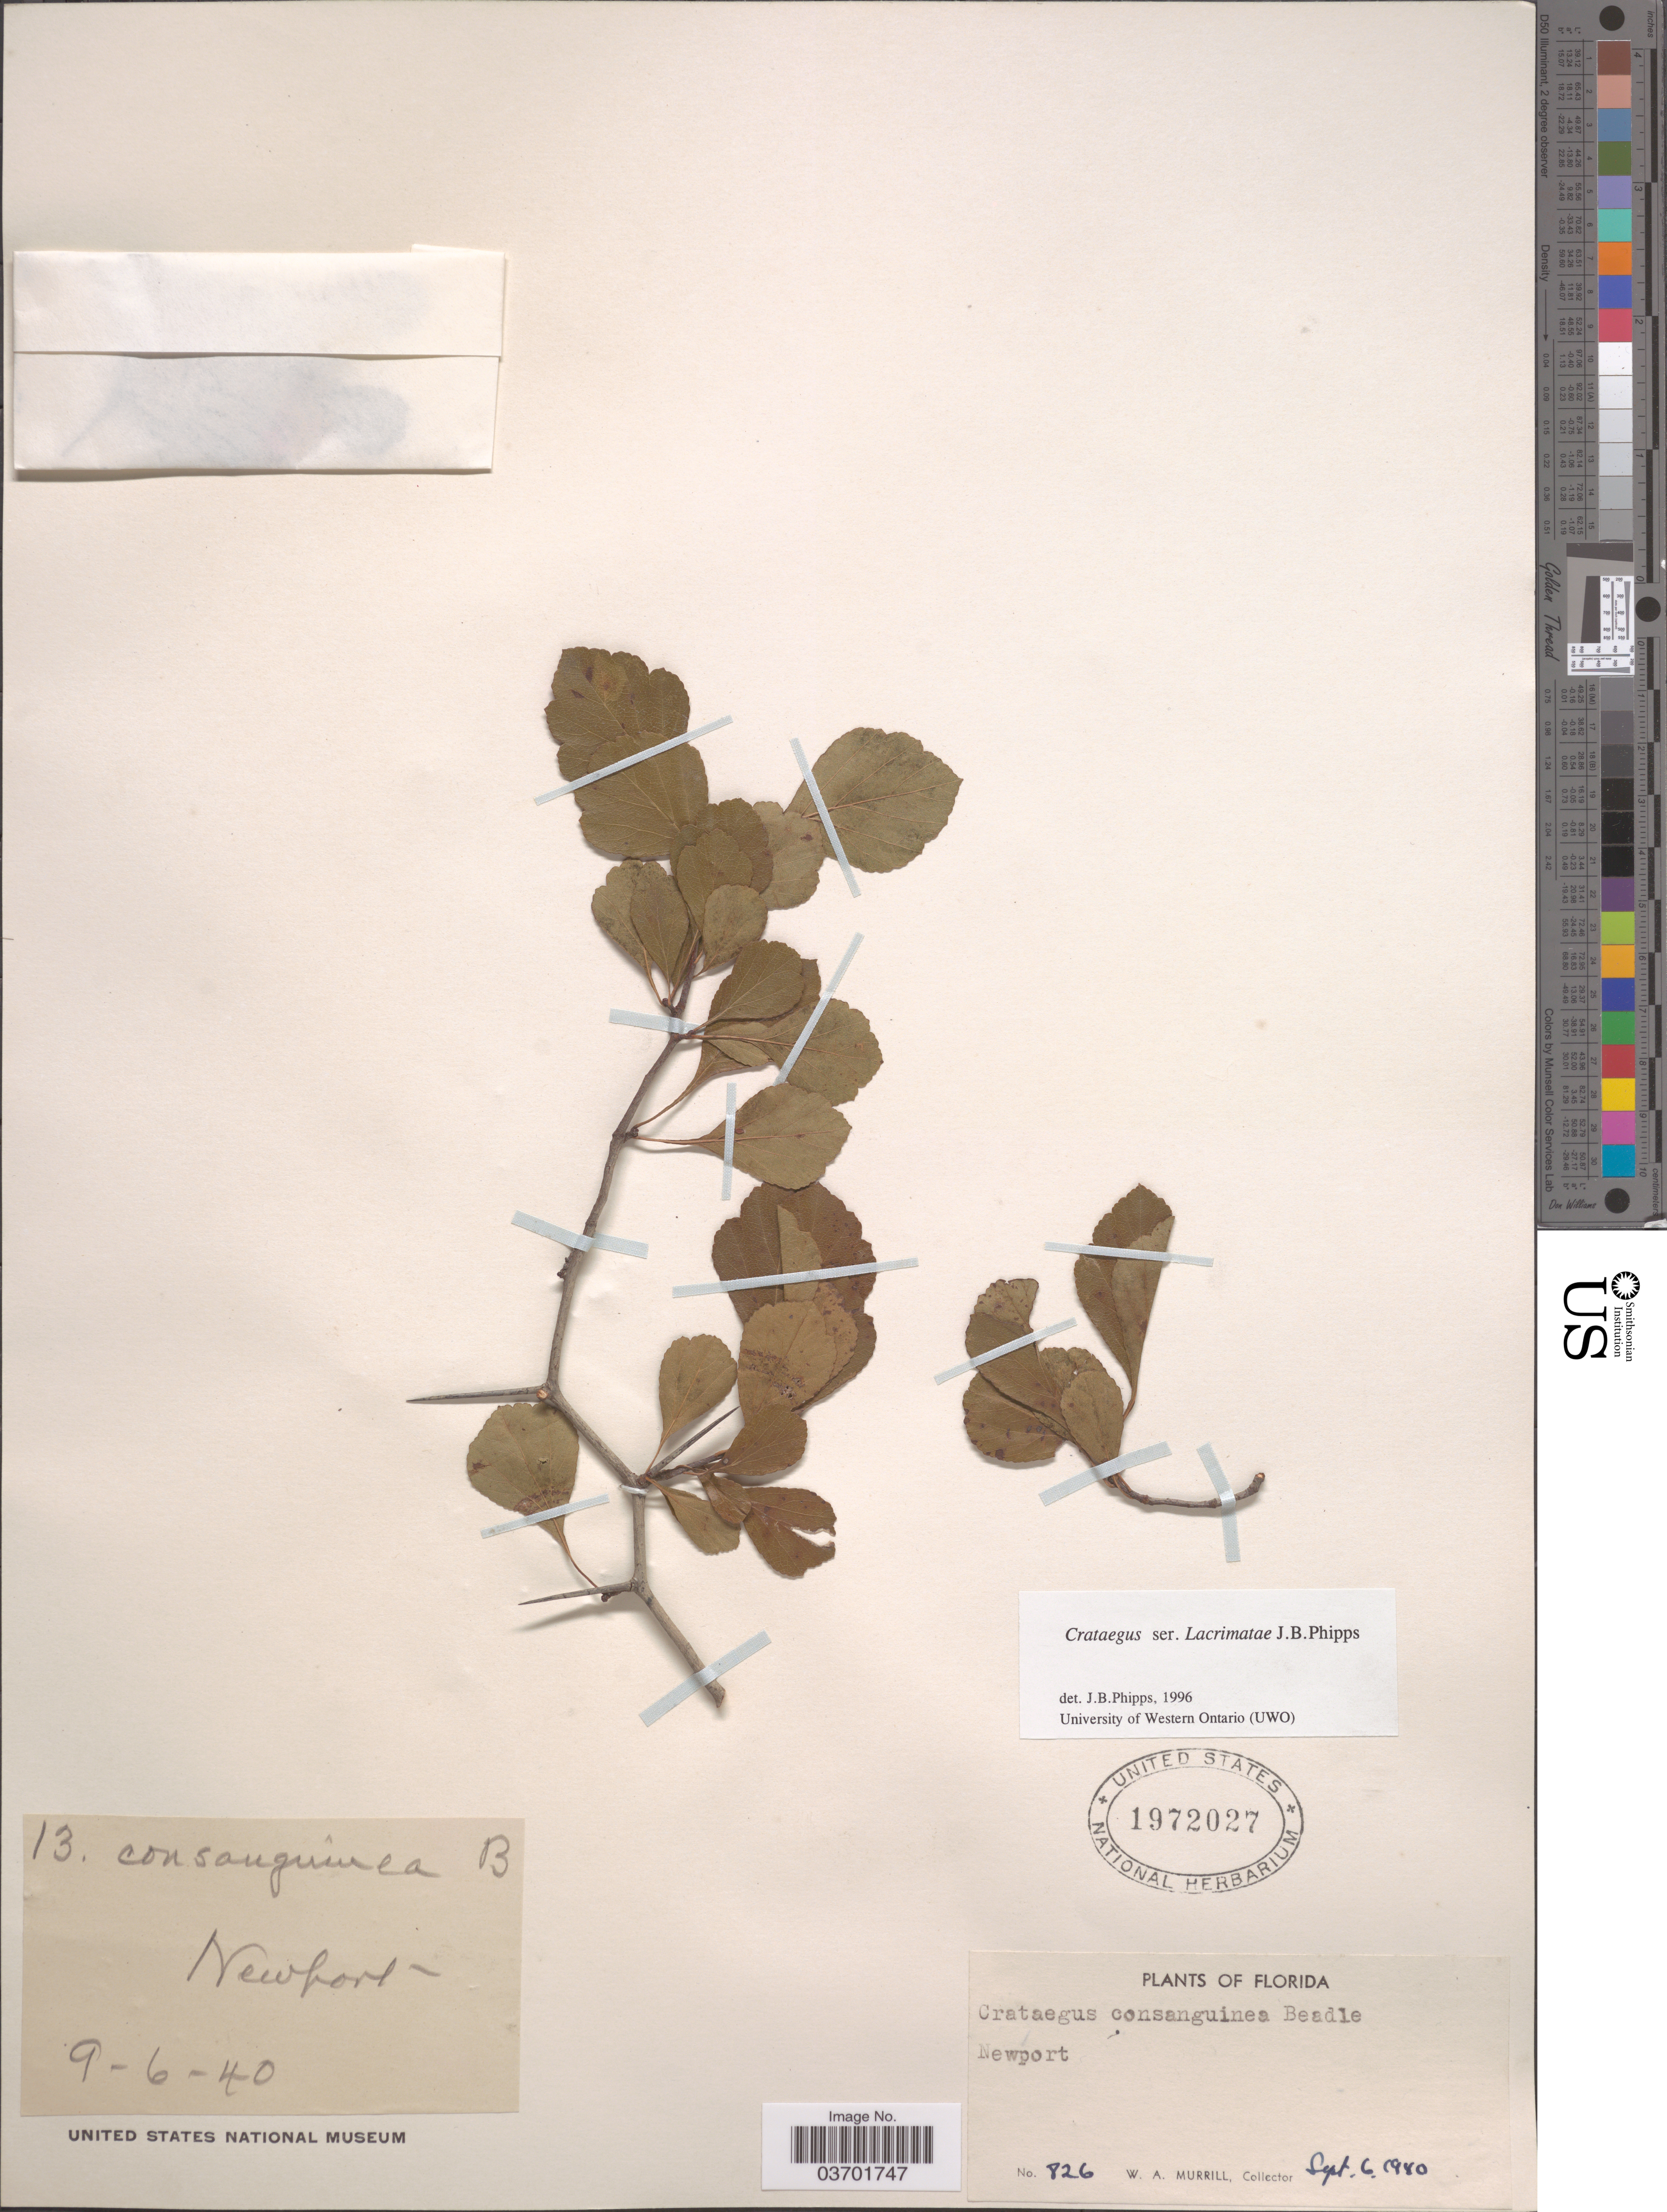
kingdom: Plantae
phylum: Tracheophyta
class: Magnoliopsida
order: Rosales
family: Rosaceae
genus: Crataegus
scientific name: Crataegus segnis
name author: Beadle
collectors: W. A. Murrill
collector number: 826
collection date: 1940-09-06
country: United States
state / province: Florida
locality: Newport.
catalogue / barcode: US 1972027